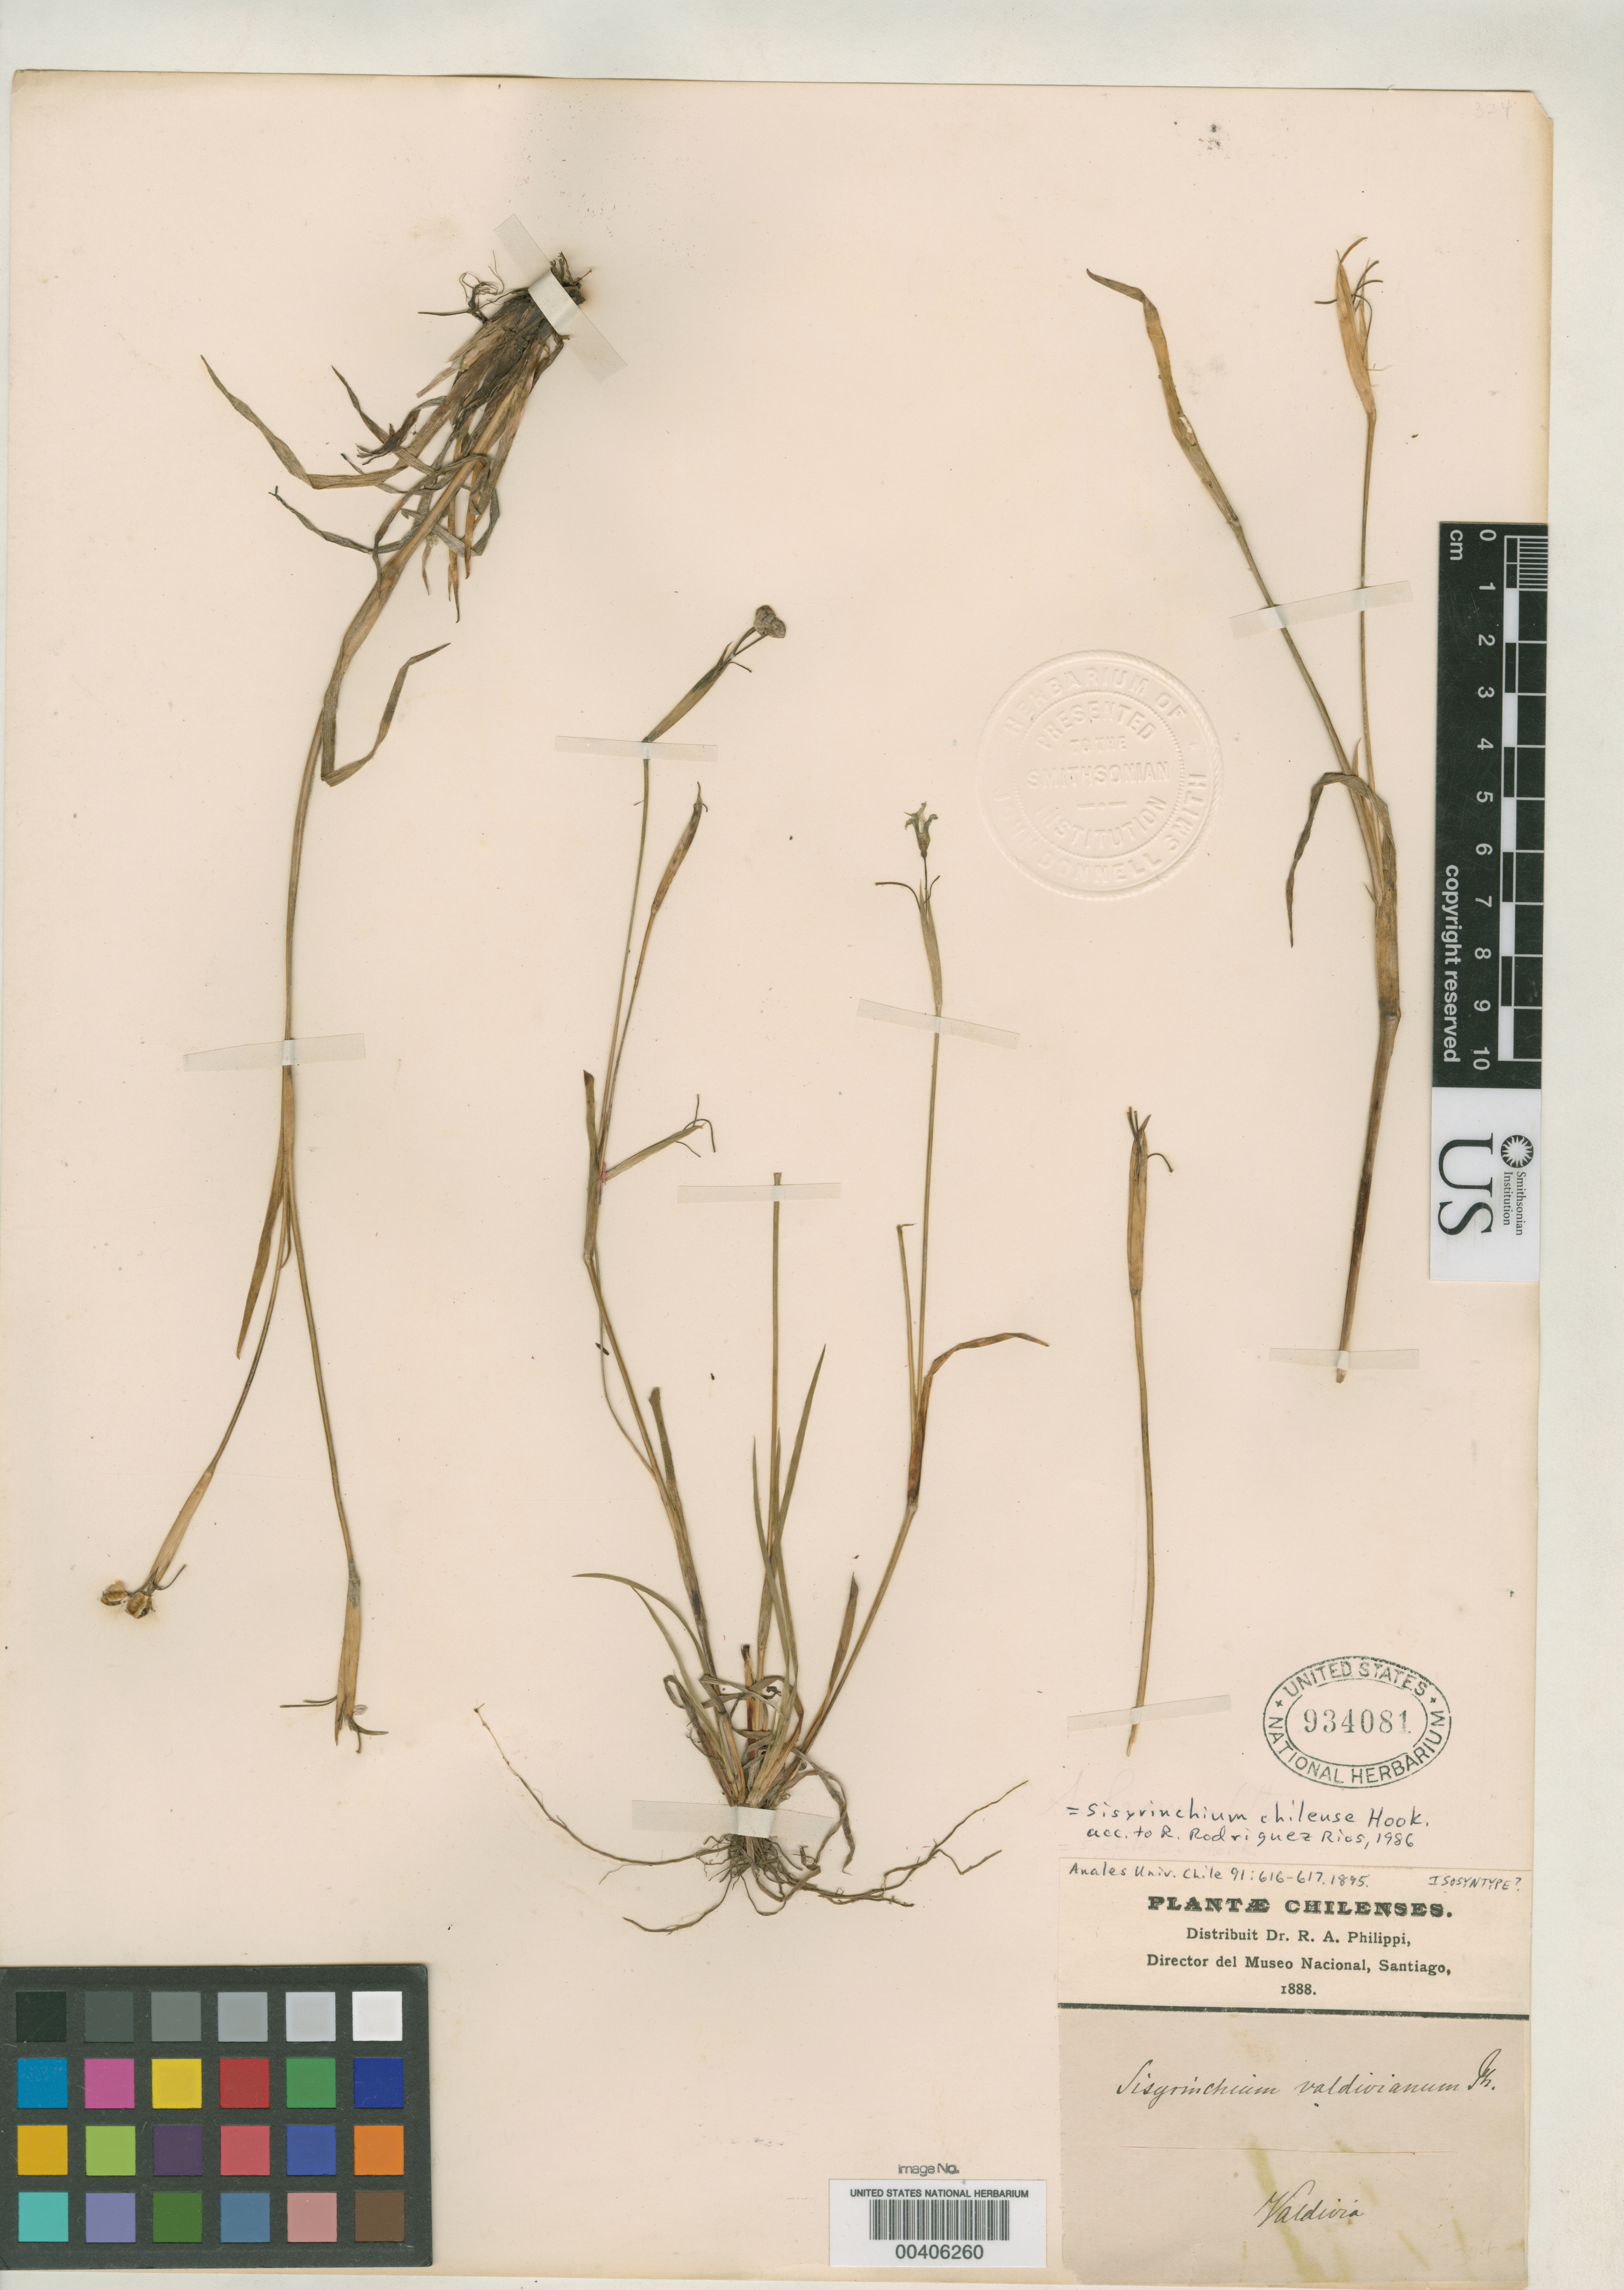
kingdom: Plantae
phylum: Tracheophyta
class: Liliopsida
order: Asparagales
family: Iridaceae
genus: Sisyrinchium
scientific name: Sisyrinchium valdivianum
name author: Phil.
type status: Possible Isosyntype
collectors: R. A. Philippi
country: Chile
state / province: Los Ríos (XIV)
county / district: Valdivia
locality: Valdivia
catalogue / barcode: US 934081